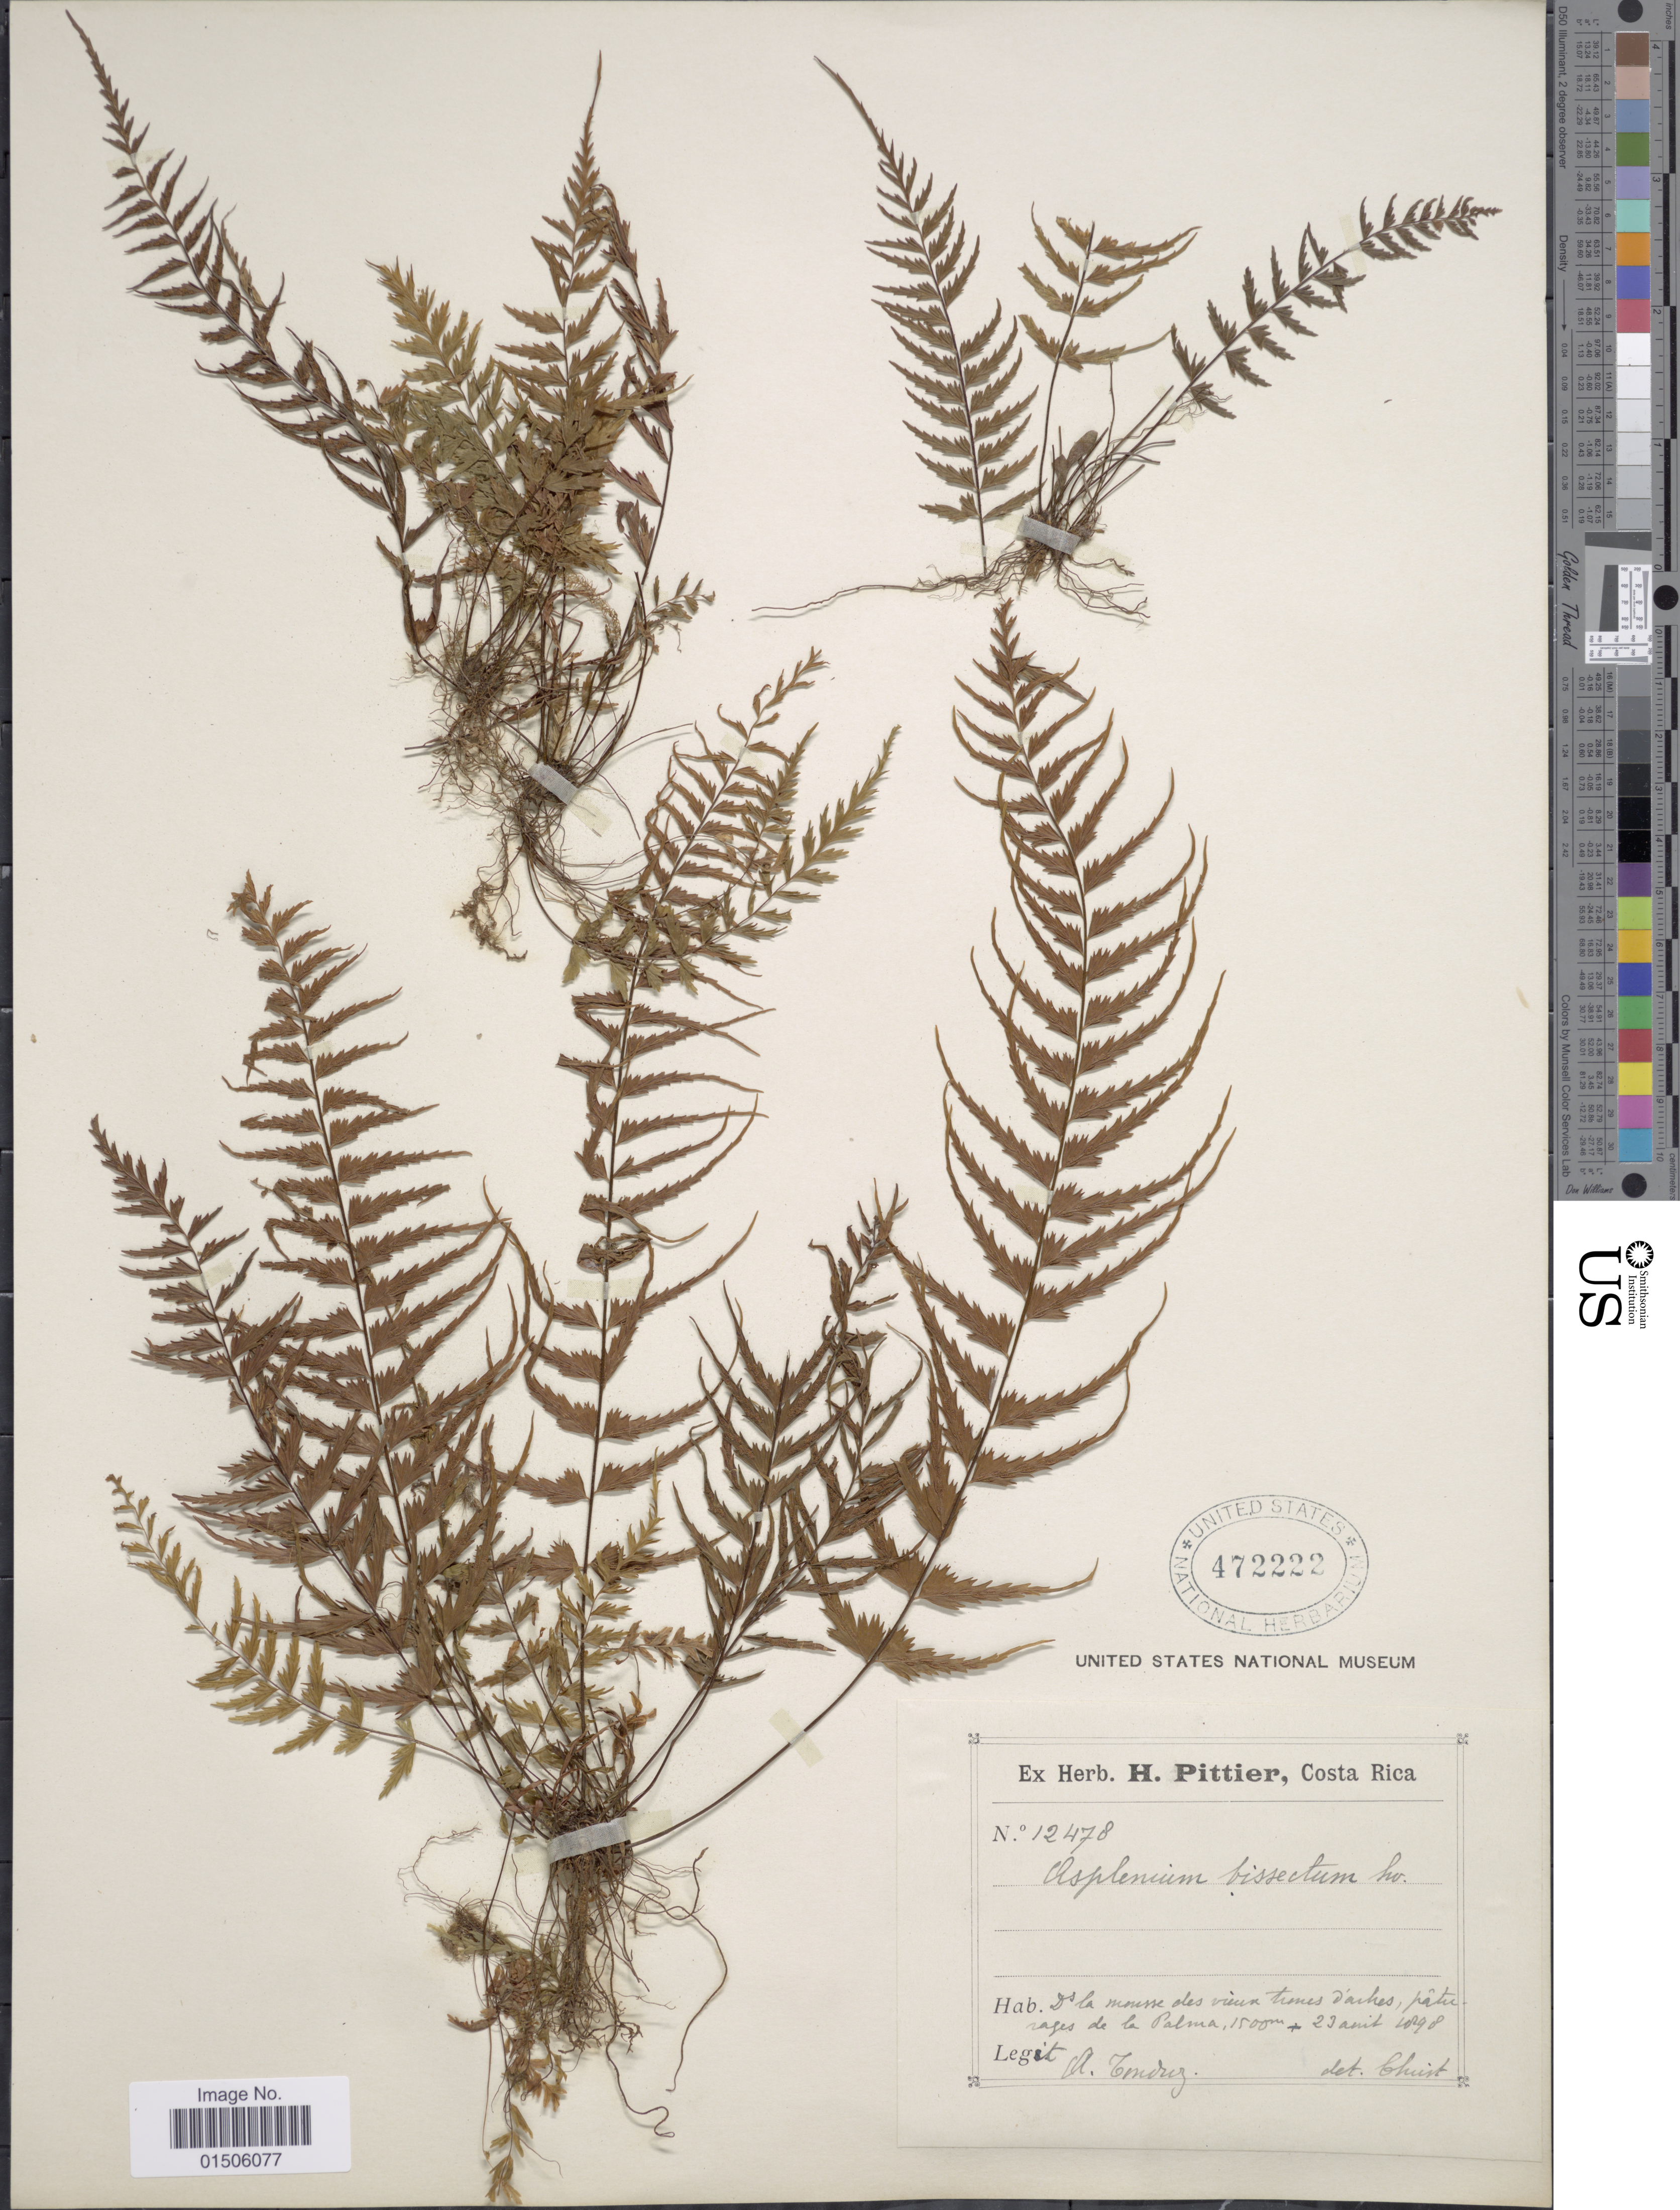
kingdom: Plantae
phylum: Tracheophyta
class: Polypodiopsida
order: Polypodiales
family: Aspleniaceae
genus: Asplenium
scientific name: Asplenium dissectum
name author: Sw.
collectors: A. Tonduz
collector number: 12478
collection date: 1898-08-23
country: Costa Rica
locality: Ds la mousse des vieux times d'aches, pàturages de la Palma.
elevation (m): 1500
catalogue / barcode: US 472222